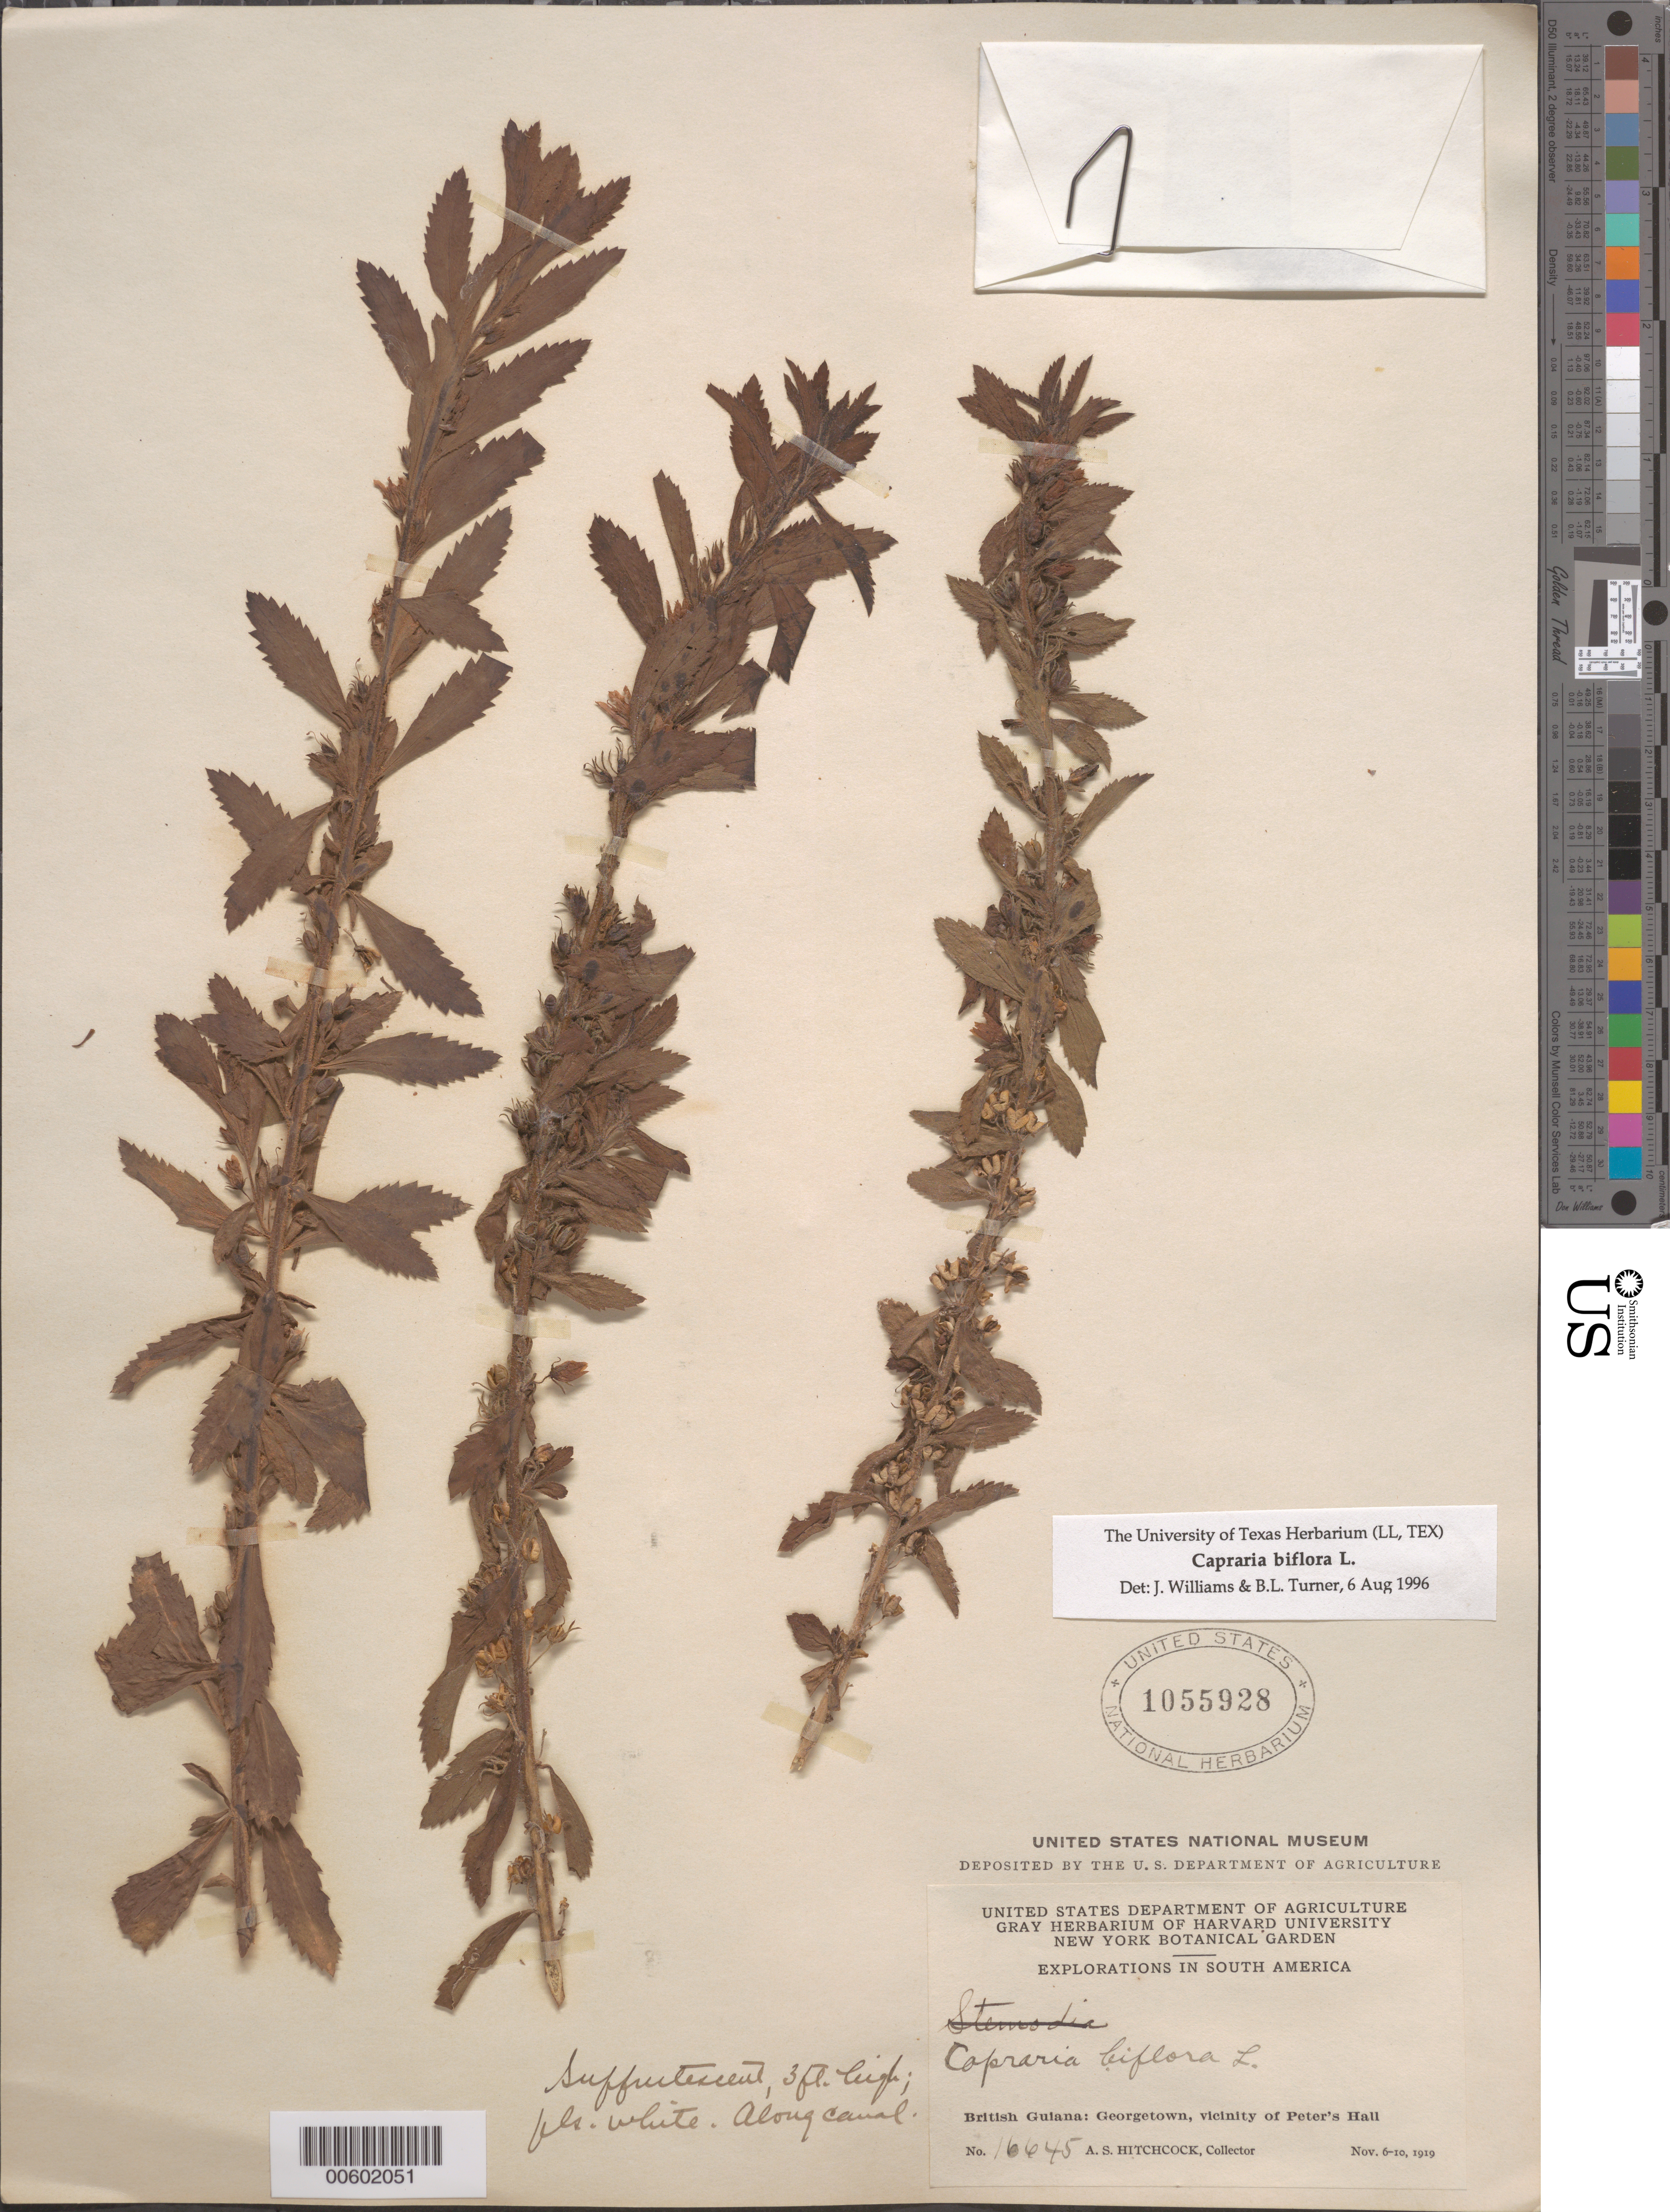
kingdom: Plantae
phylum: Tracheophyta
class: Magnoliopsida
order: Lamiales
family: Scrophulariaceae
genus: Capraria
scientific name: Capraria biflora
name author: L.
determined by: Williams, J.; Turner, B. L.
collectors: A. S. Hitchcock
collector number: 16645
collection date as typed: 6-Nov-19 to 10-Nov-19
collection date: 1919-11-06/1919-11-10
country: Guyana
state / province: Demerara-Mahaica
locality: Georgetown, vic. of Peter's Hall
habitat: Along canal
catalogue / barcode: US 1055928